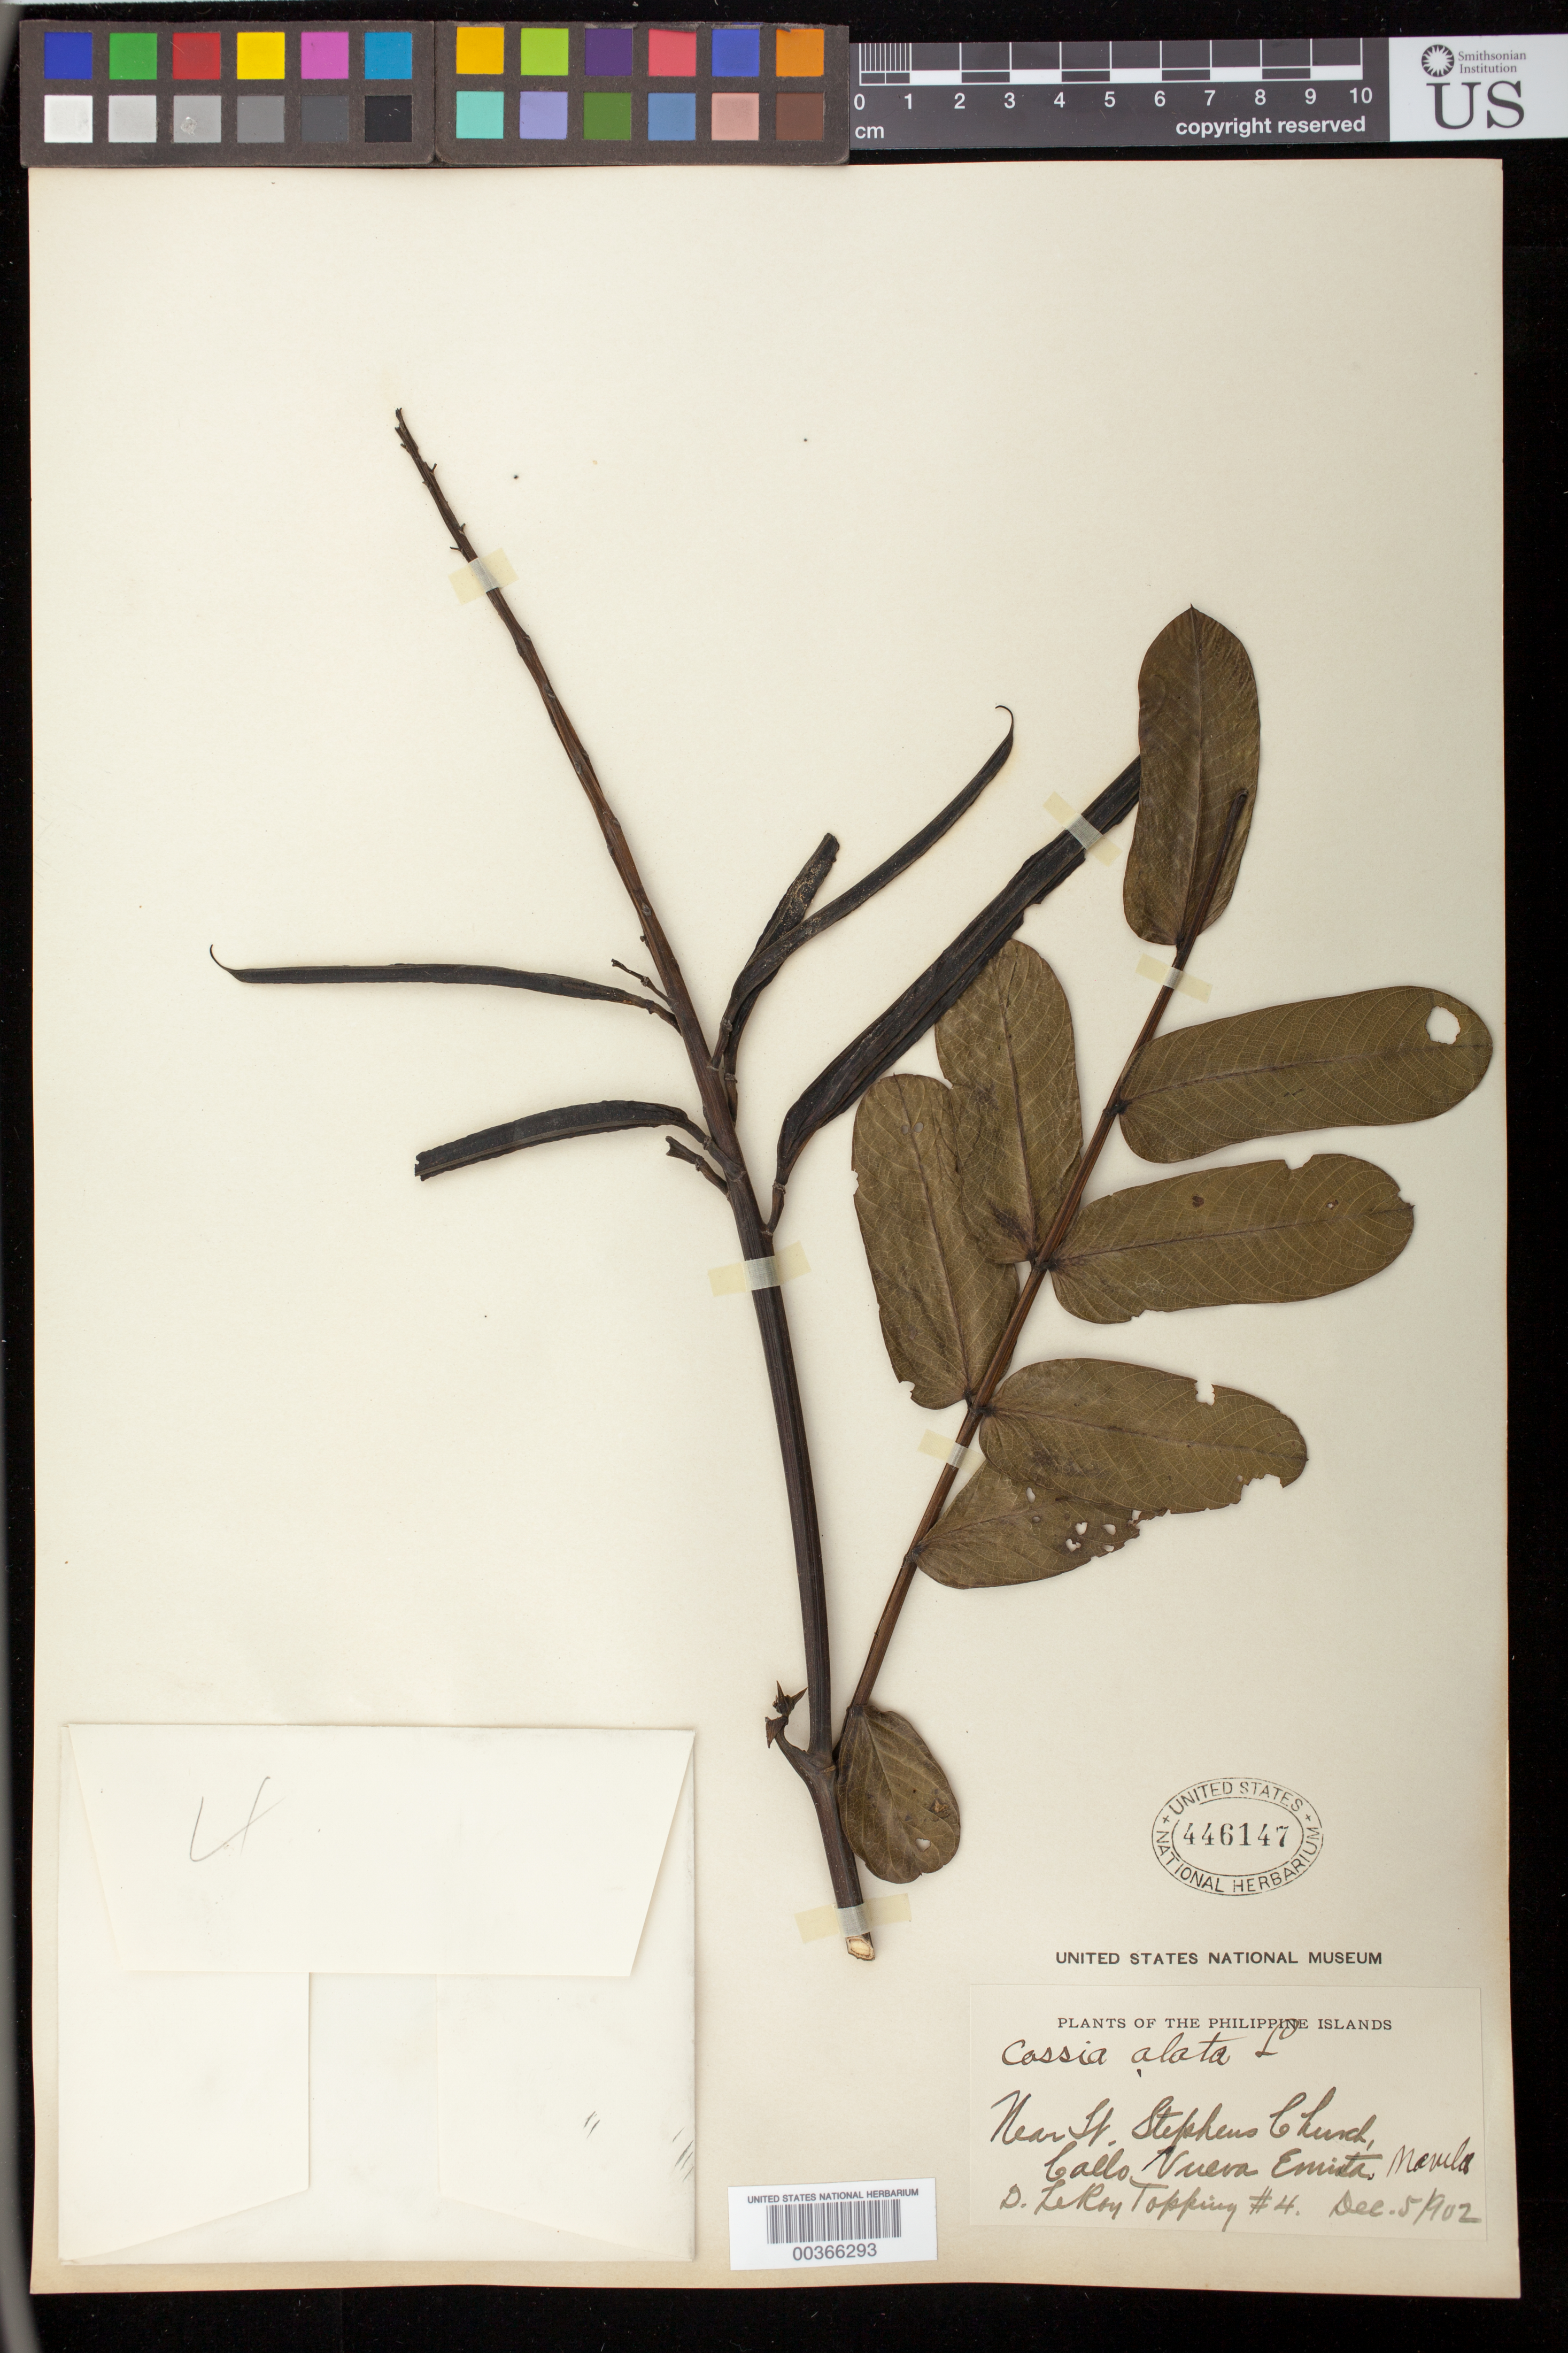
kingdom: Plantae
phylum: Tracheophyta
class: Magnoliopsida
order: Fabales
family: Fabaceae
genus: Senna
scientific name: Senna alata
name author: (L.) Roxb.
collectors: D. L. Topping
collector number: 4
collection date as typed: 05 Dec 1902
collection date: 1902-12-05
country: Philippines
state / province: National Capital Region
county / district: Manila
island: Luzon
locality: In vacant lot near st. stephens church, callo nueva ermita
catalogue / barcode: US 446147